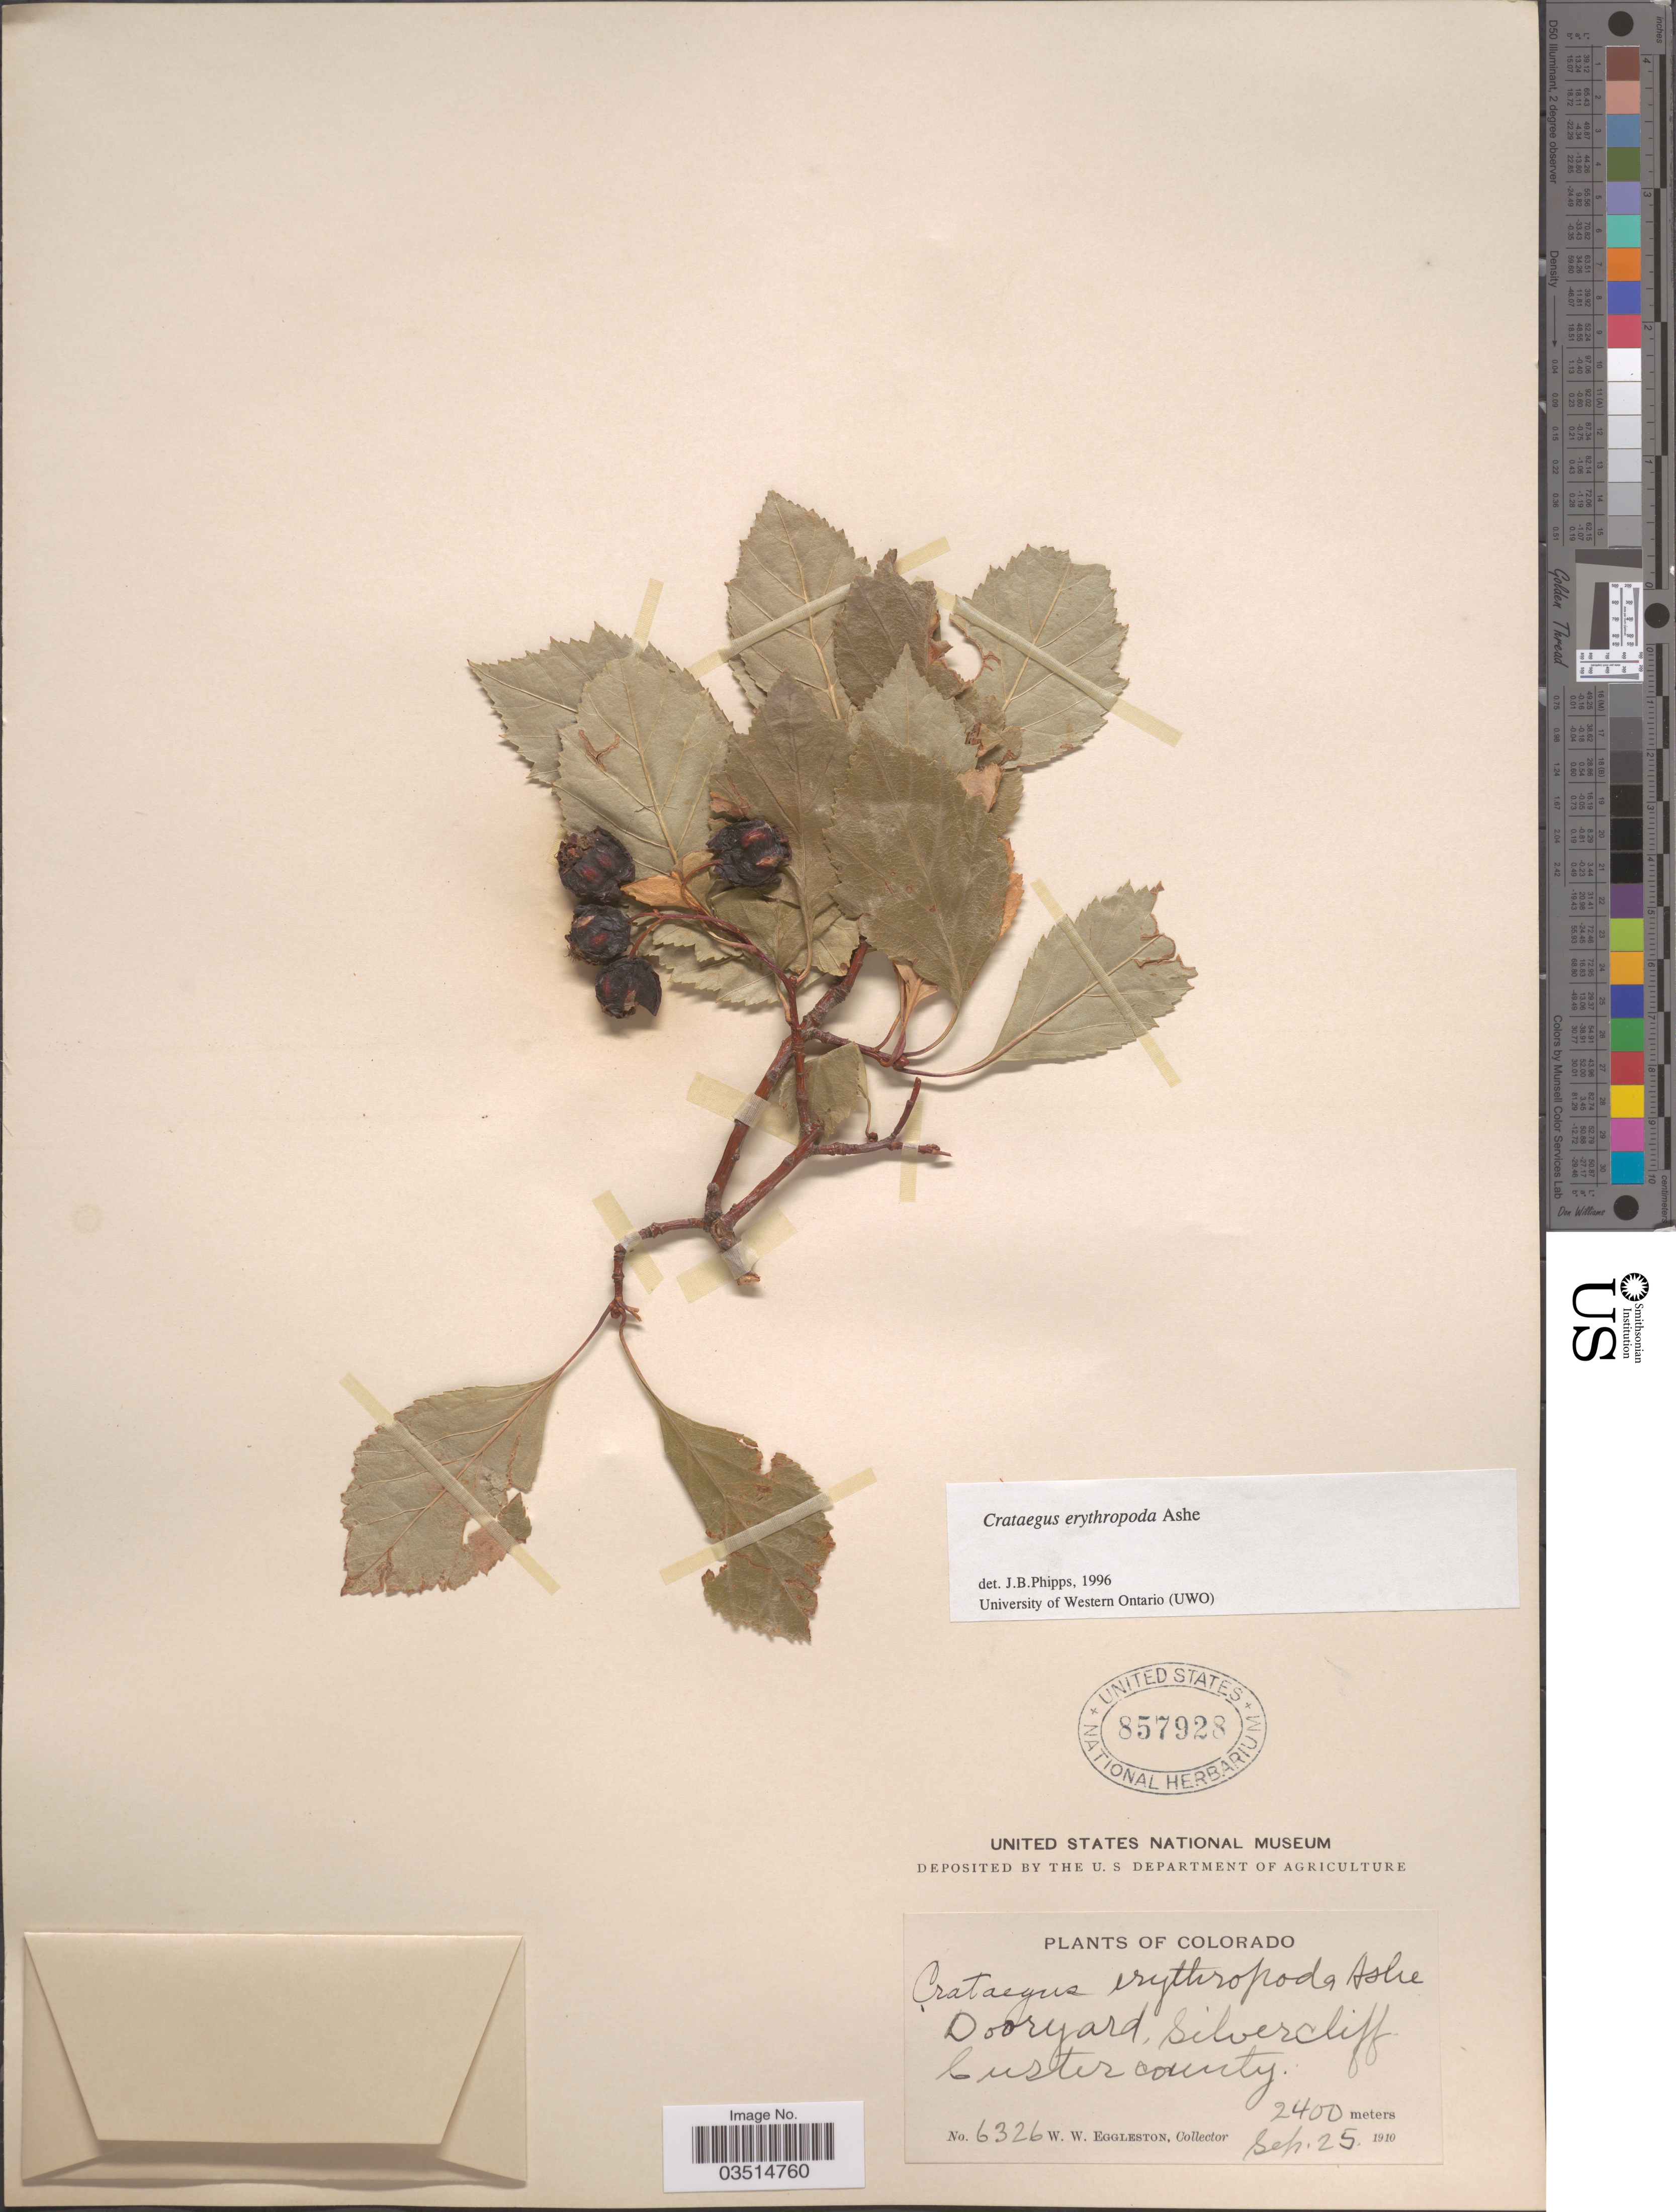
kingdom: Plantae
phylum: Tracheophyta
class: Magnoliopsida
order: Rosales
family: Rosaceae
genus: Crataegus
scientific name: Crataegus erythropoda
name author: Ashe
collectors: W. W. Eggleston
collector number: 6326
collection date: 1910-09-25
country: United States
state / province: Colorado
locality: Dooryard, Silvercliff. Custer County.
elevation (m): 2400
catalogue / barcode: US 857928